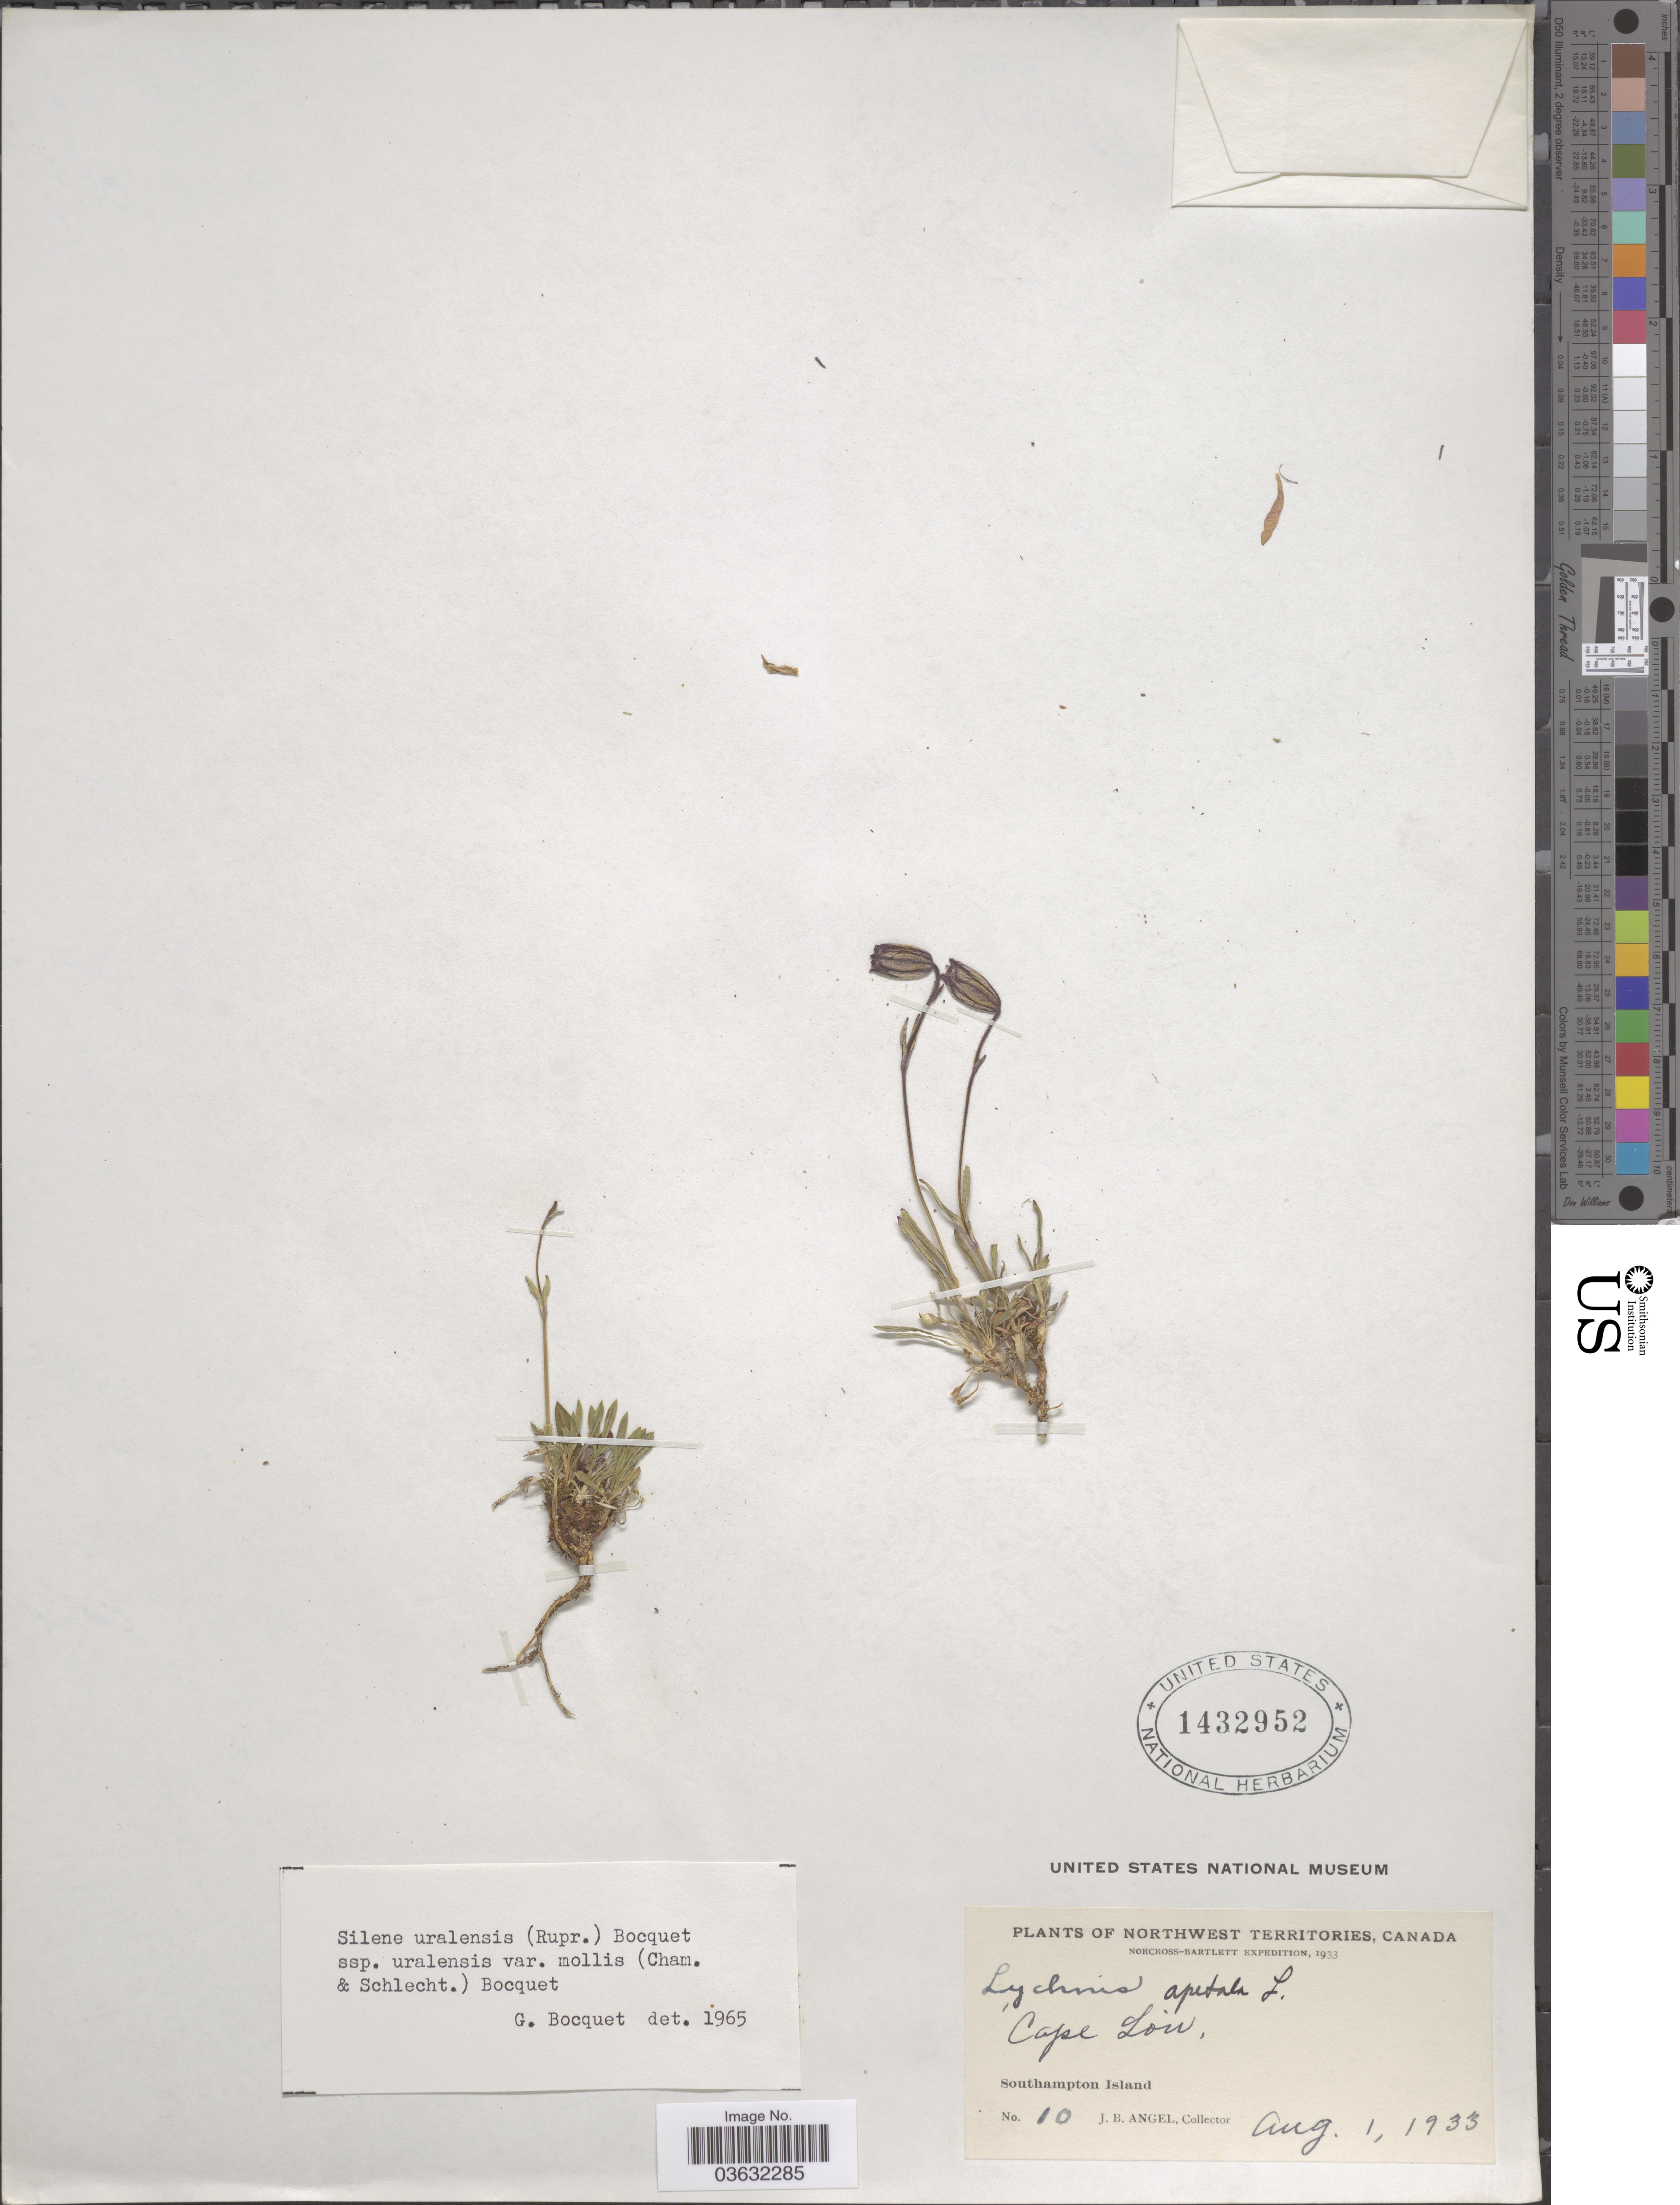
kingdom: Plantae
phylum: Tracheophyta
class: Magnoliopsida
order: Caryophyllales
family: Caryophyllaceae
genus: Silene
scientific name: Silene uralensis var. mollis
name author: (Cham. & Schltdl.) Bocquet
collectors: J. Angel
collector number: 10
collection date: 1933-08-01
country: Canada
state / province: Northwest Territories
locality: Norcross-Bartlett. Southampton Island.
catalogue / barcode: US 1432952